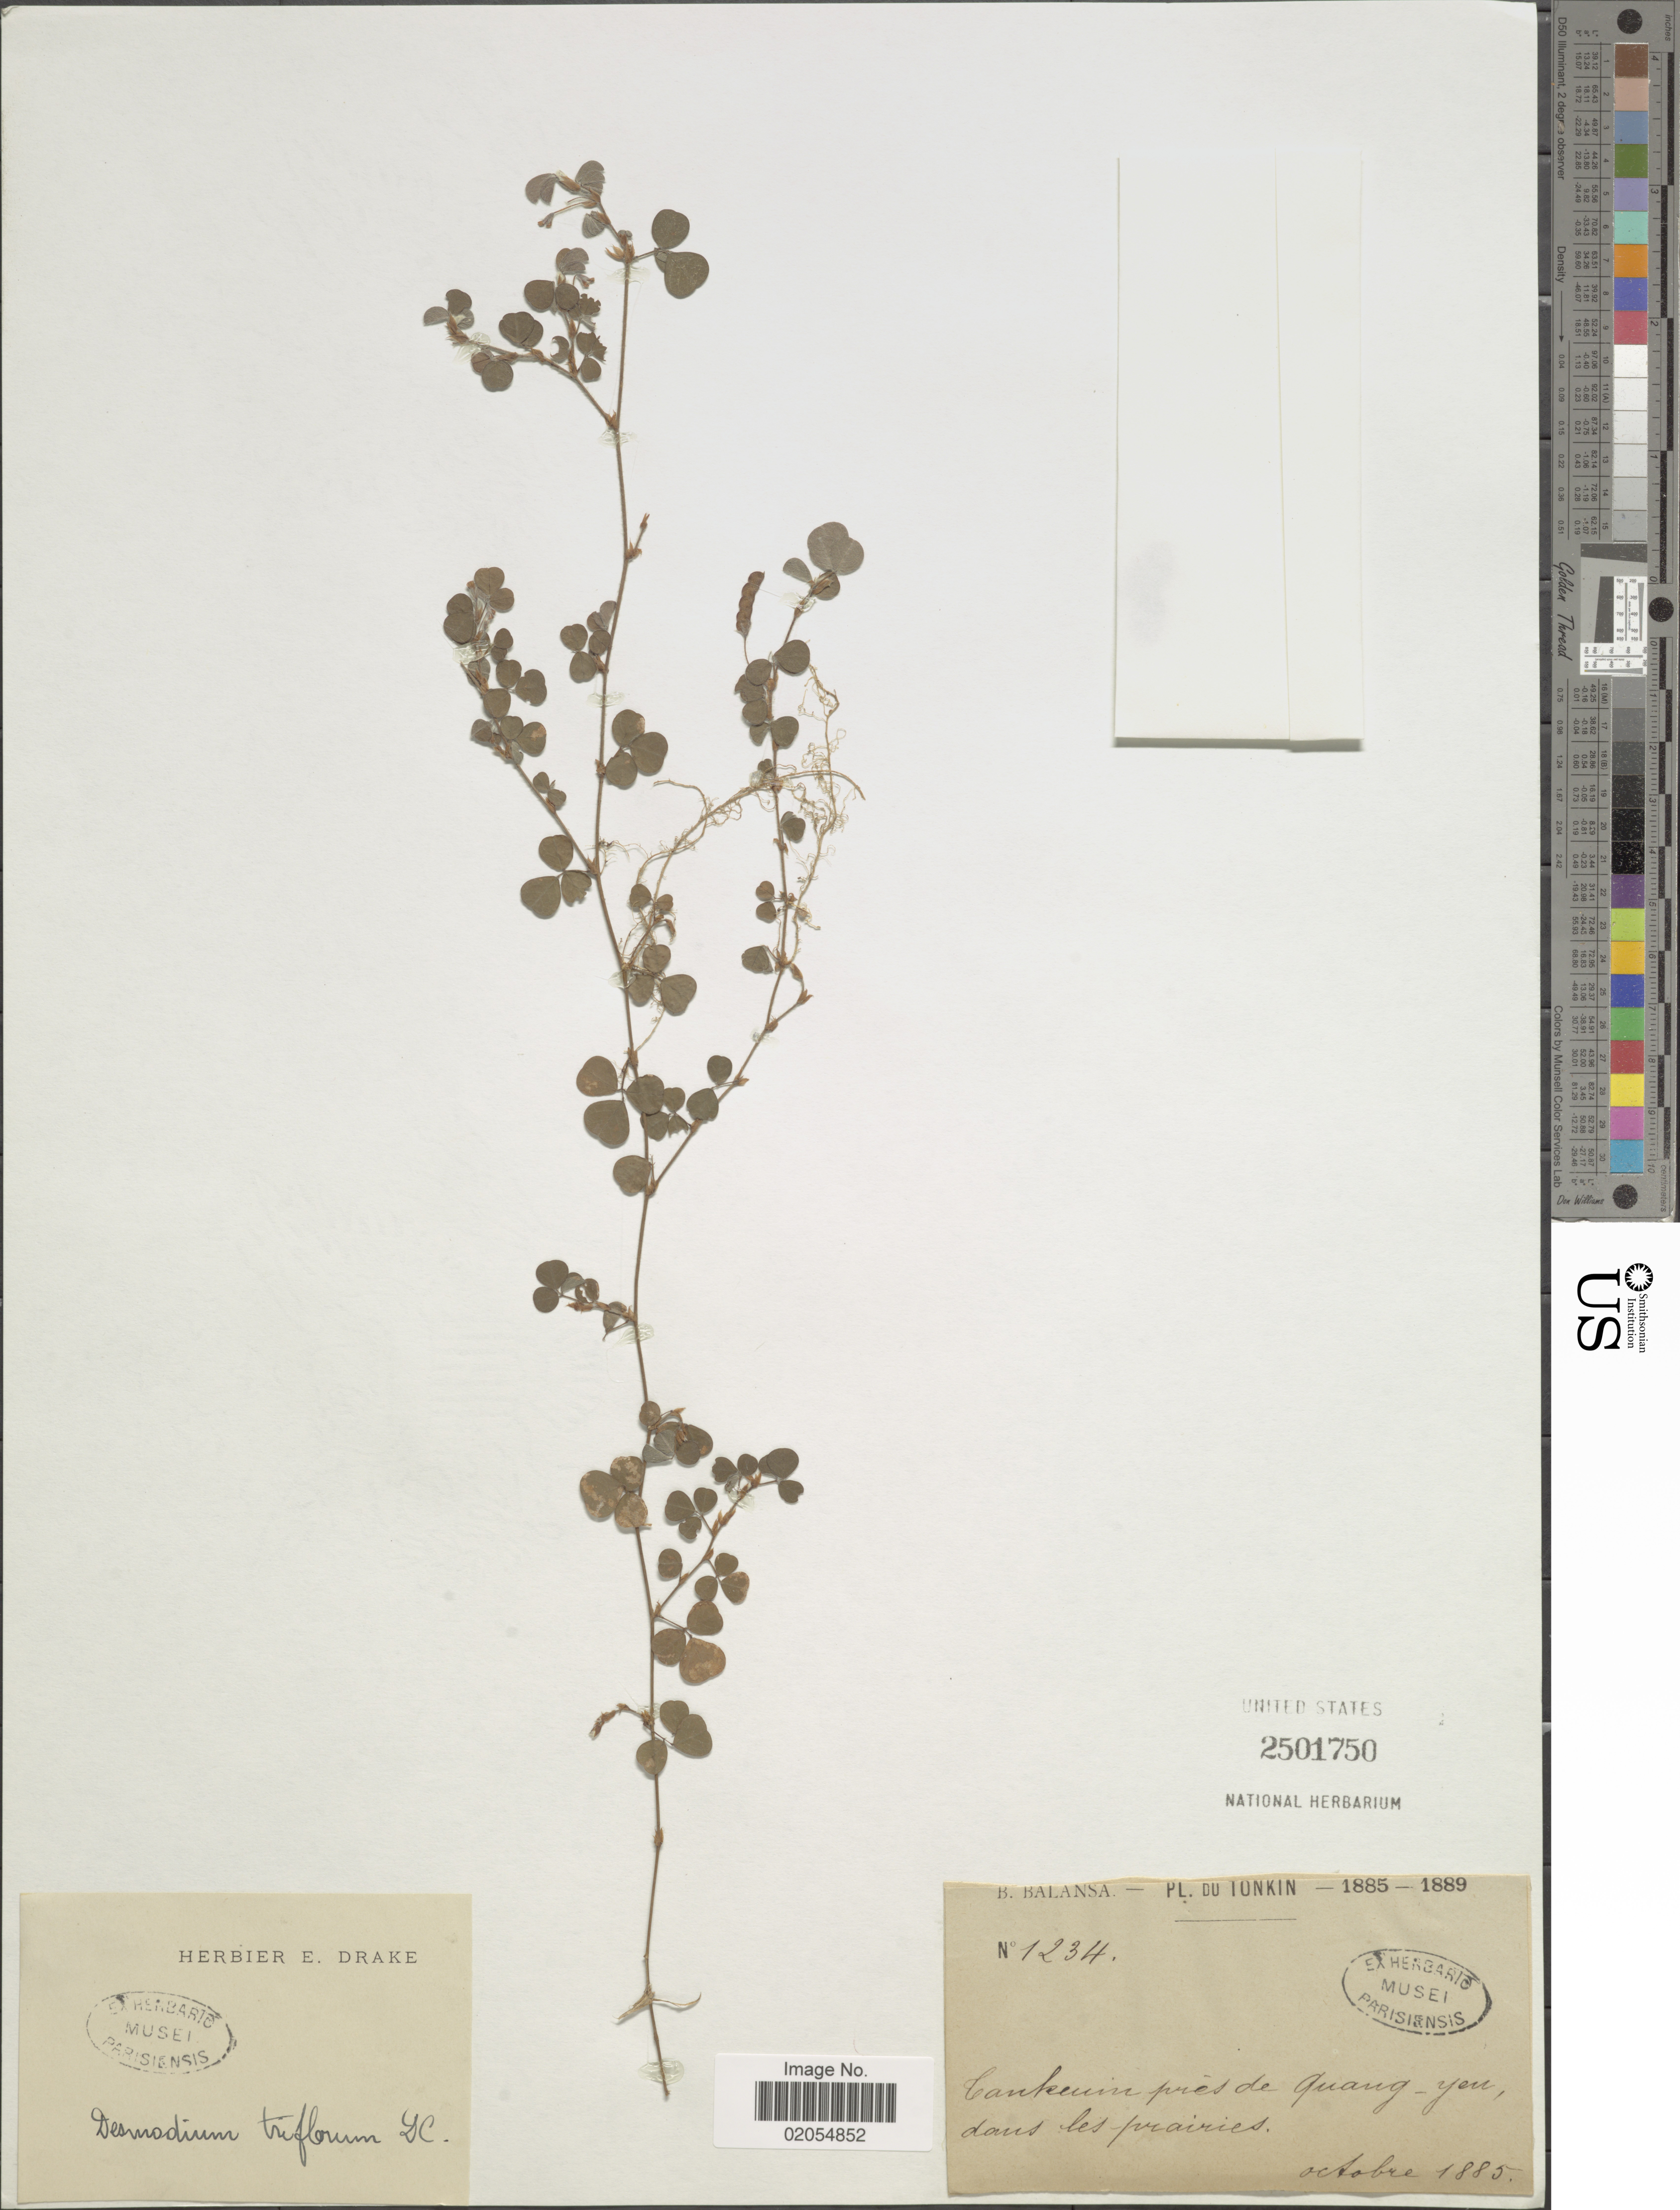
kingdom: Plantae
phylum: Tracheophyta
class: Magnoliopsida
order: Fabales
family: Fabaceae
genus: Grona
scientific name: Grona triflora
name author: (L.) H. Ohashi & K. Ohashi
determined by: Strong, Mark T., (BOT), Smithsonian Institution - National Museum of Natural History (UNITED STATES)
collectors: B. Balansa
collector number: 1234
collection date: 1885-10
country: Vietnam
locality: Tonkin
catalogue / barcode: US 2501750